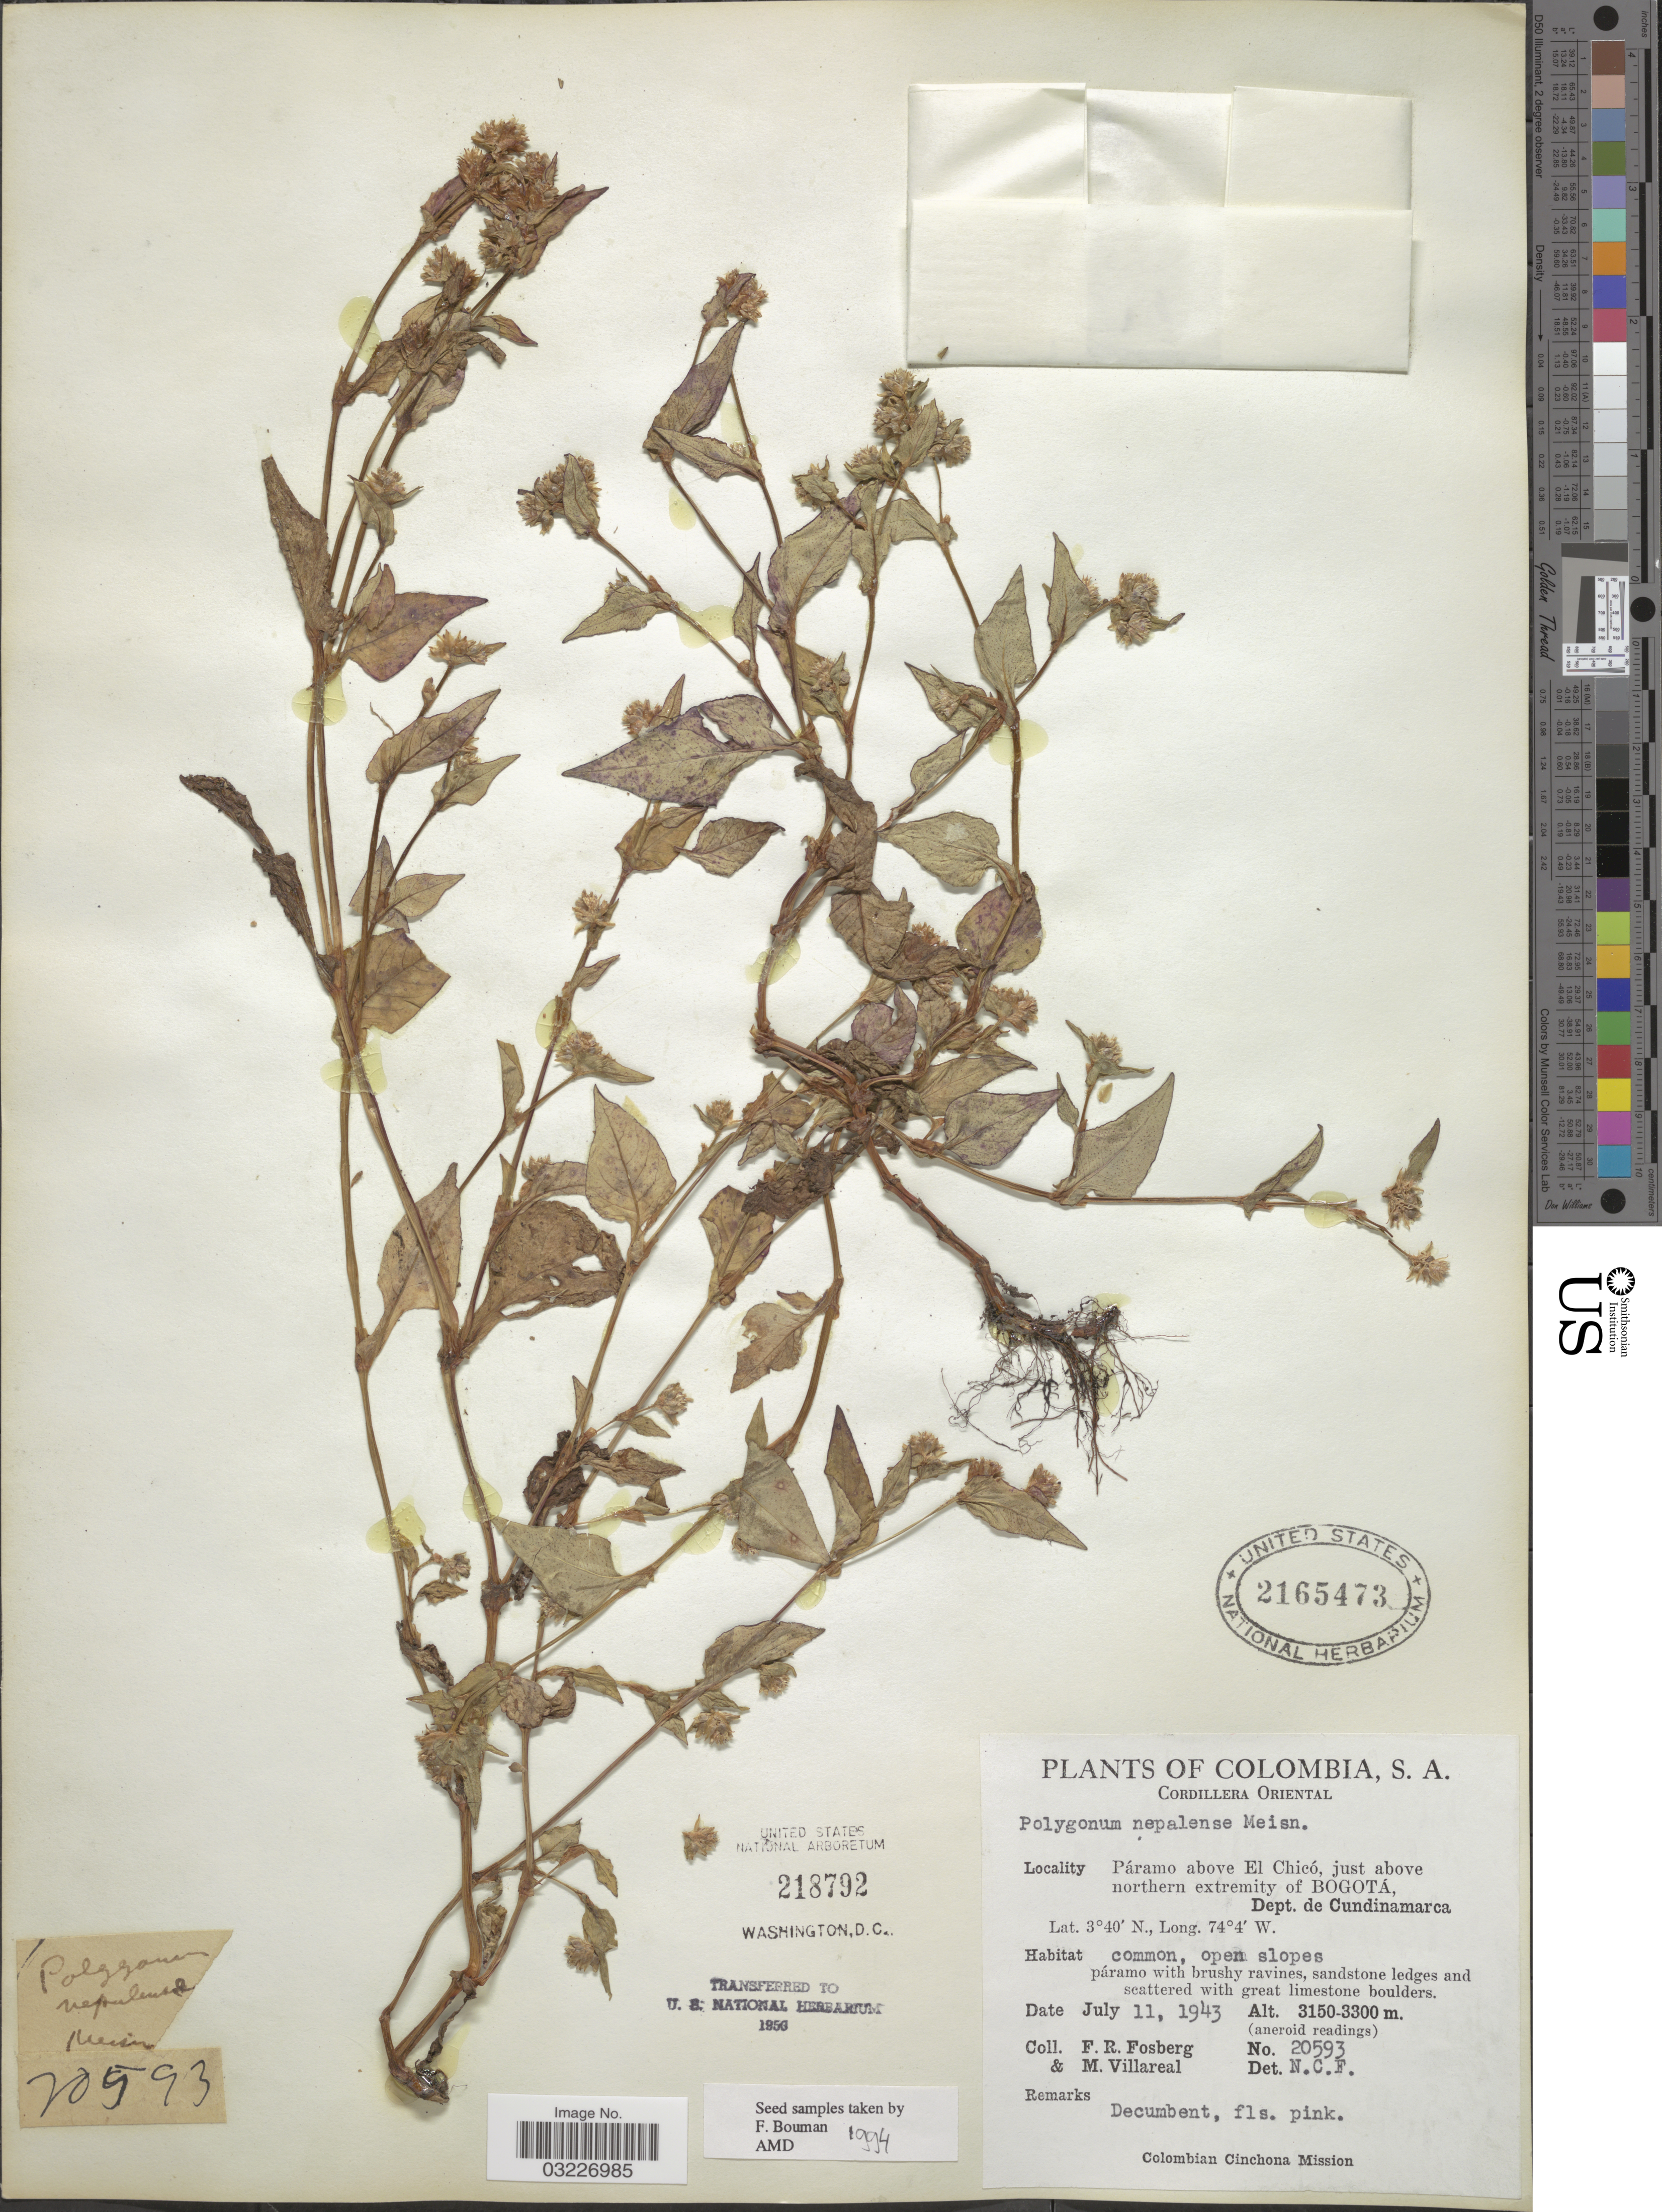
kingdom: Plantae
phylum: Tracheophyta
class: Magnoliopsida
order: Caryophyllales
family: Polygonaceae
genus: Polygonum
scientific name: Polygonum nepalense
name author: Meisn.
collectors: F. R. Fosberg & M. Villareal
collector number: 20593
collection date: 1943-07-11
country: Colombia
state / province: Cundinamarca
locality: Cordillera Oriental, Páramo above El Chicó, just above northern extremity of Bogotá, Dept. de Cundinamarca.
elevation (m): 3150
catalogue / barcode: US 2165473